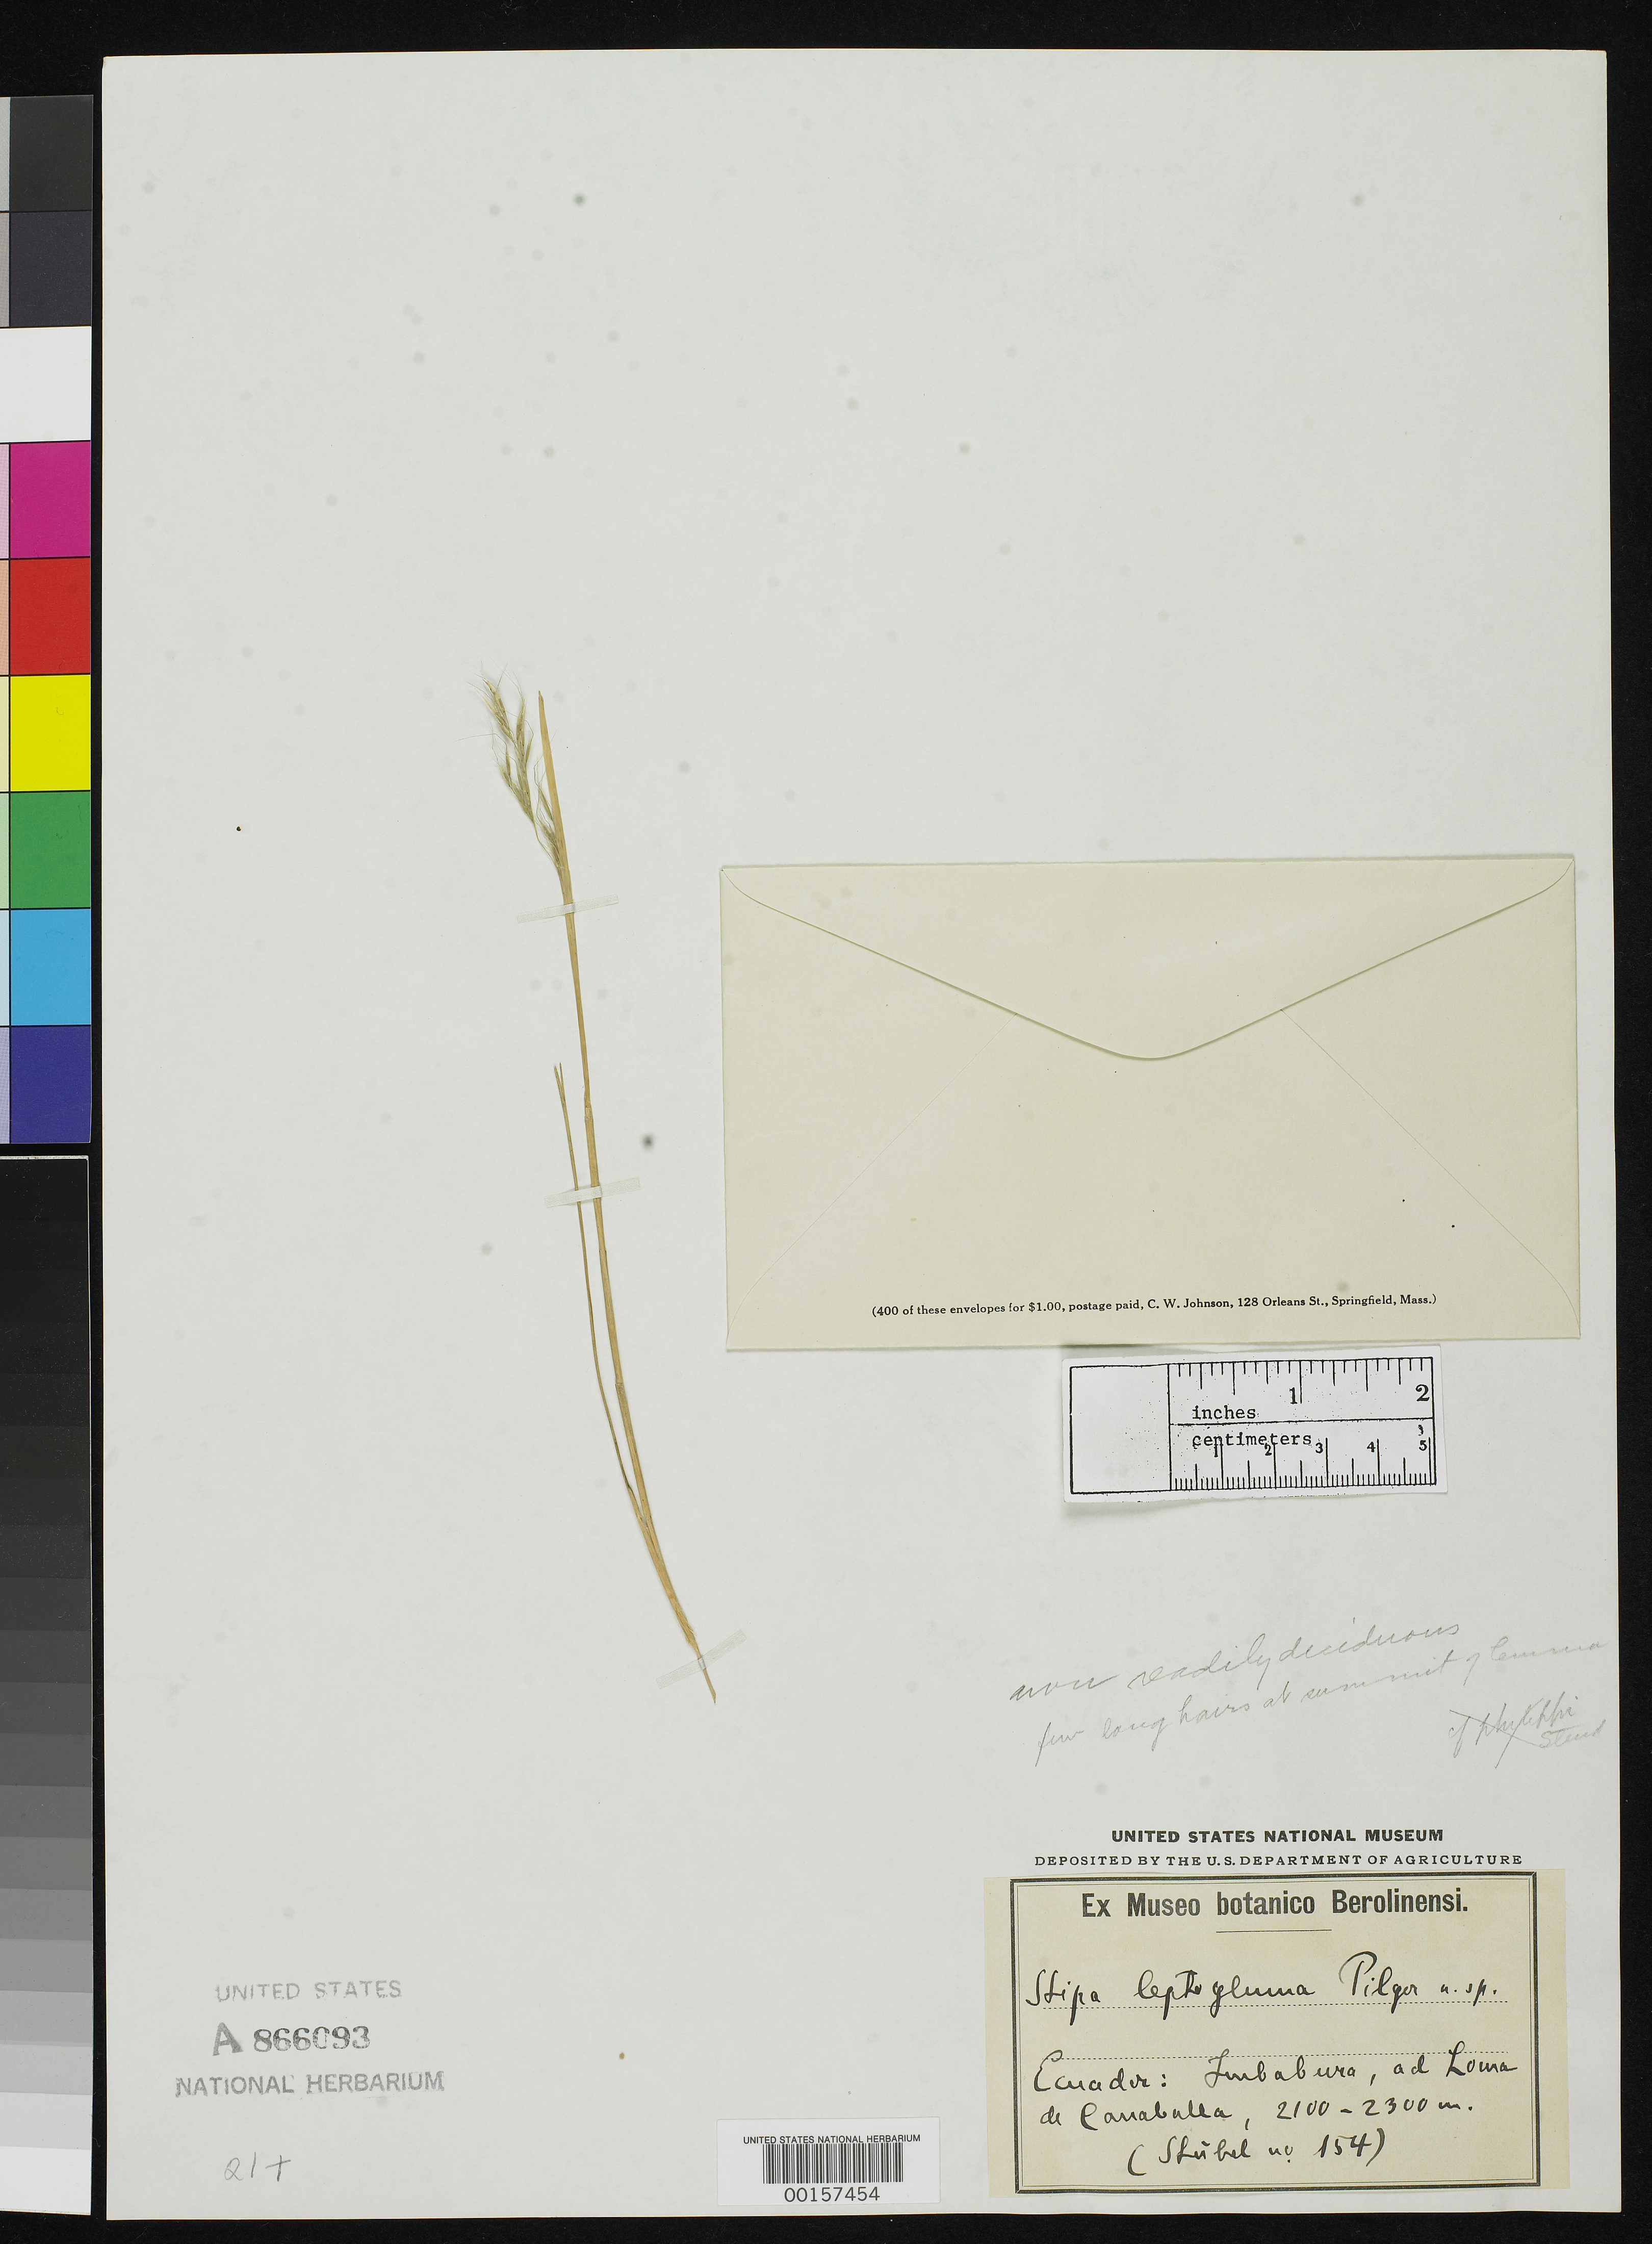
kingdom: Plantae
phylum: Tracheophyta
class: Liliopsida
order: Poales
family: Poaceae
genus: Stipa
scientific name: Stipa leptogluma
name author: Pilg.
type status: Type Fragment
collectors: M. Steubel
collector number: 154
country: Ecuador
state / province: Imbabura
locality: Loma de Canaballa.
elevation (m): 2100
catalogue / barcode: US 866093A